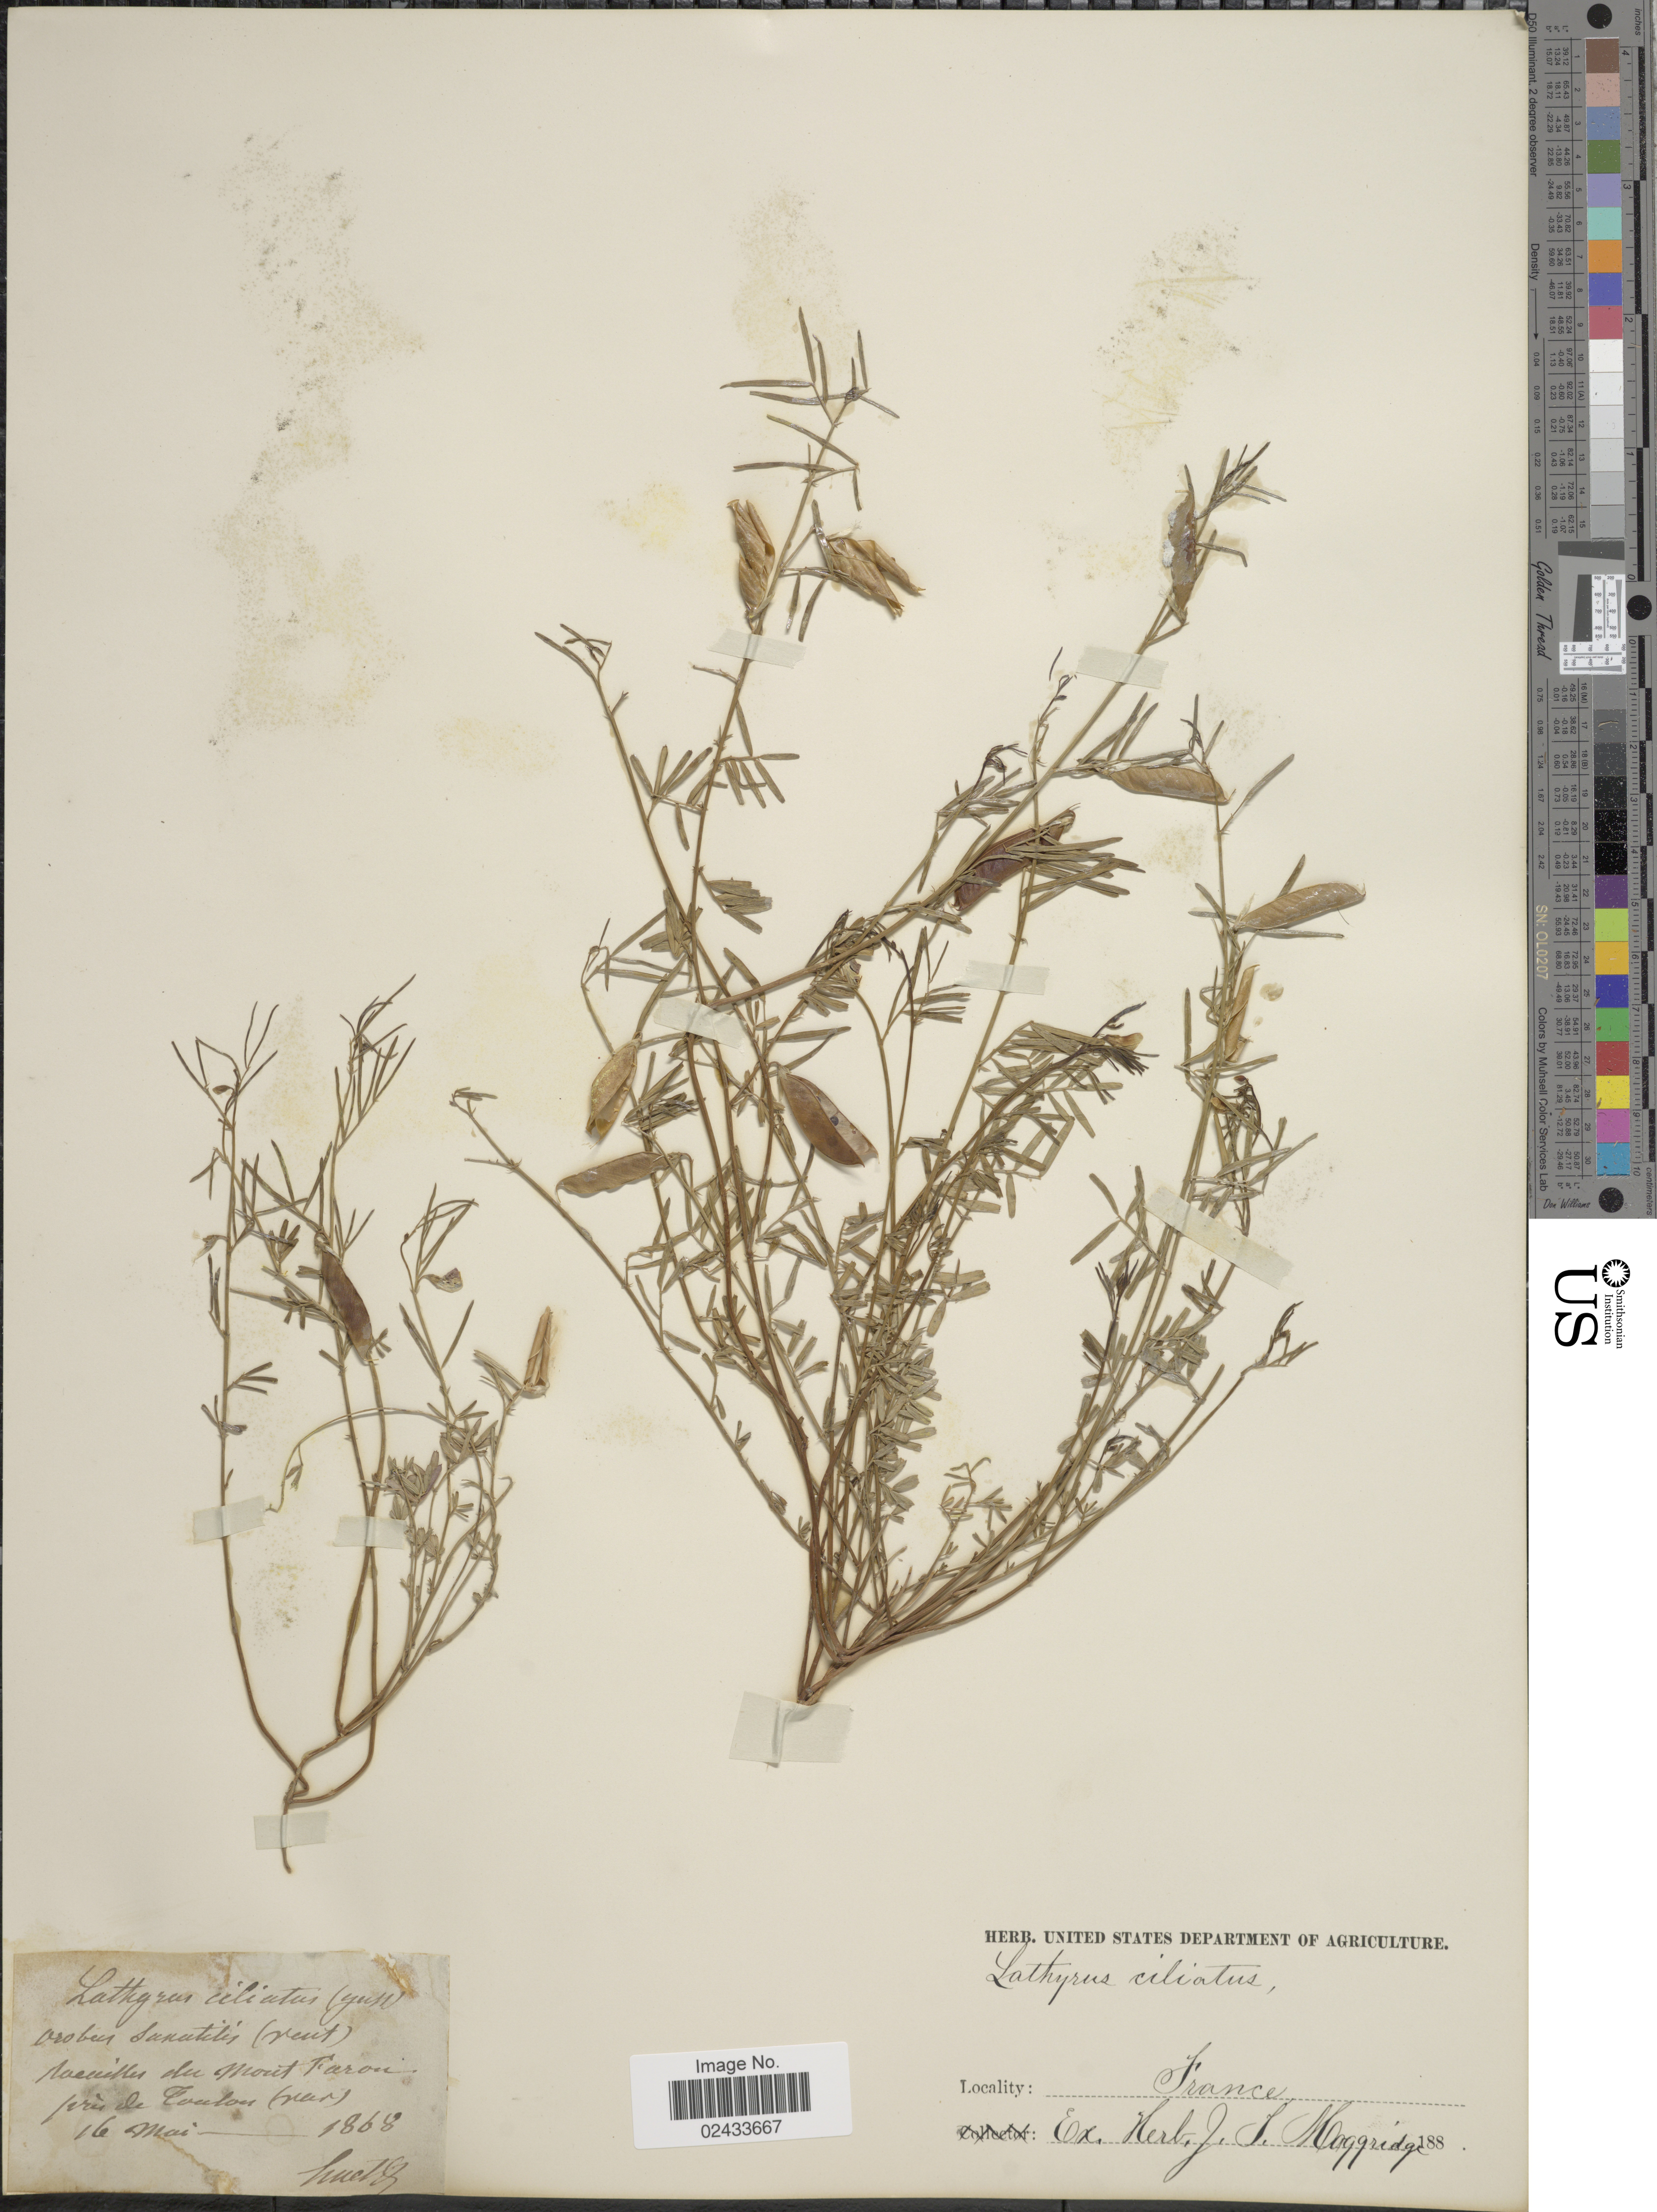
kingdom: Plantae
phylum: Tracheophyta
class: Magnoliopsida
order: Fabales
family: Fabaceae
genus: Lathyrus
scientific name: Lathyrus saxatilis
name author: (Vent.) Vis.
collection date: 1868-05-16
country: France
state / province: Provence-Alpes-Côte d'Azur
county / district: Var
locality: Rocailles du Mont Faron pres de Toulon (var)